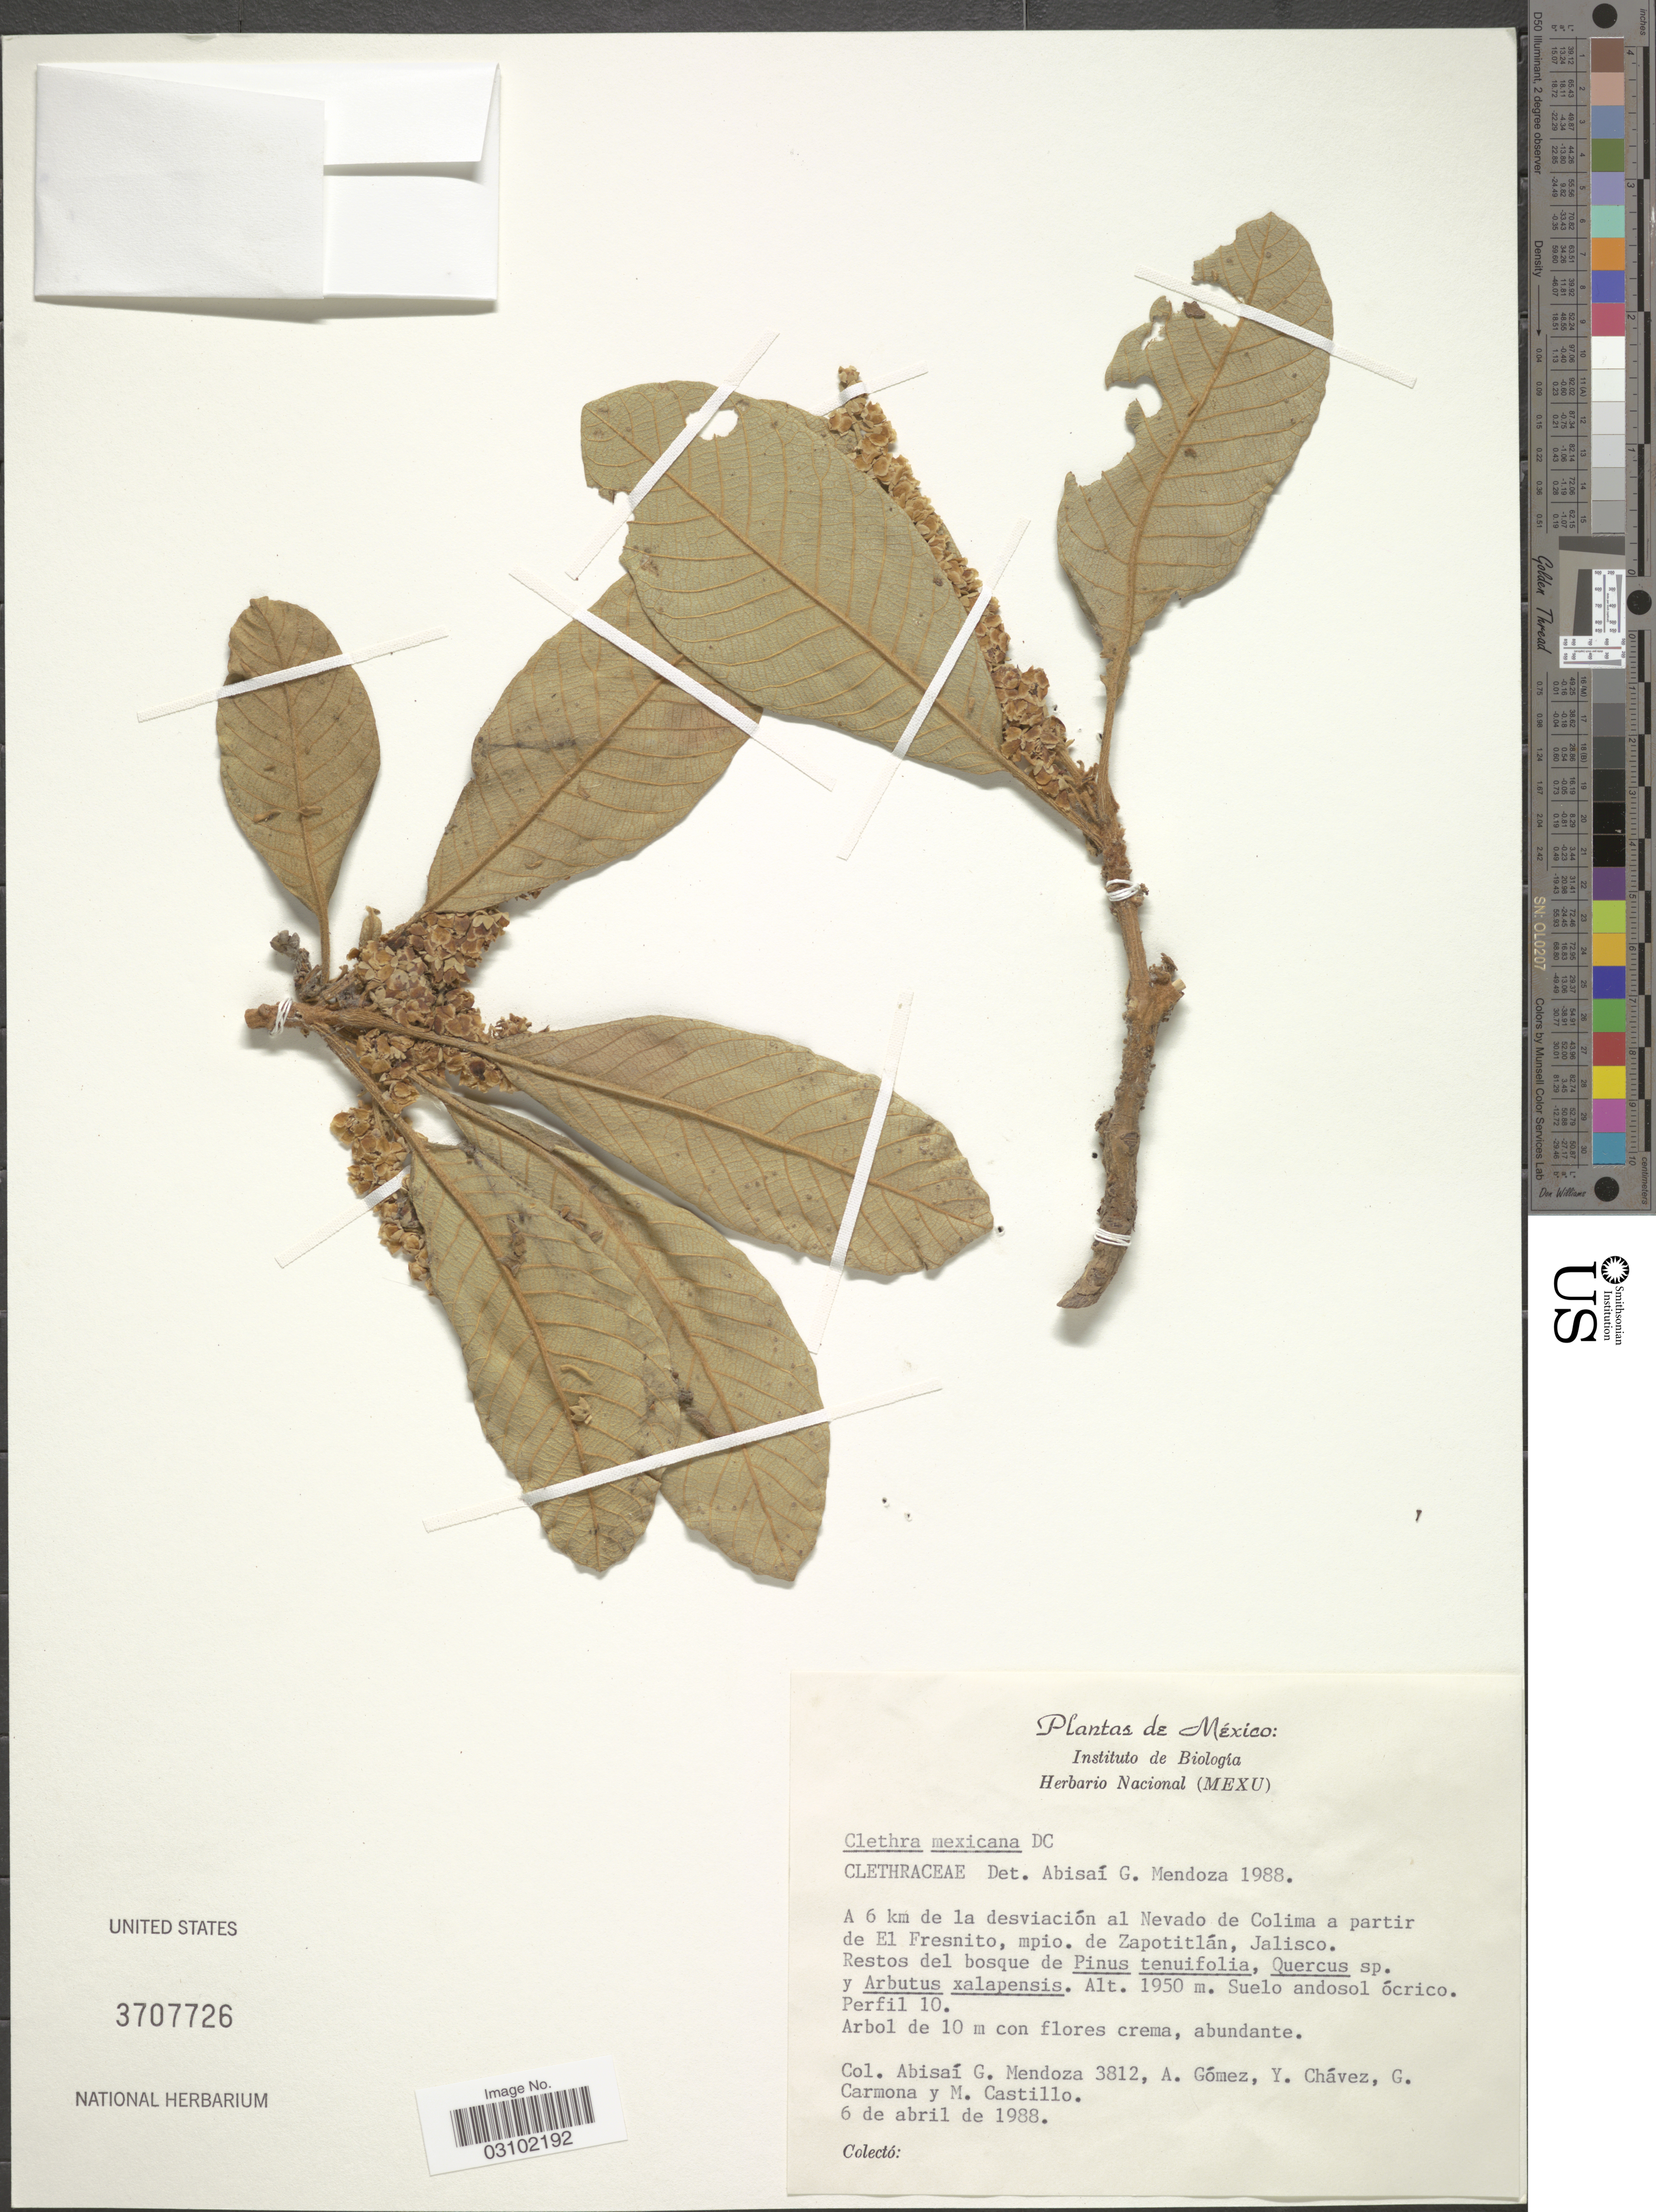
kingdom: Plantae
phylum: Tracheophyta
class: Magnoliopsida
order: Ericales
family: Clethraceae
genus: Clethra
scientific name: Clethra mexicana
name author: A. DC.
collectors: A. García-Mendoza, A. Gómez, Y. Chávez, G. Carmona & M. Castillo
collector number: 3812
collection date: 1988-04-06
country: Mexico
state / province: Jalisco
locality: A 6 km de la desvación al Nevado de Colima partir de El Fresnito, mpio. de Zapotitlán.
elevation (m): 1950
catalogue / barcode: US 3707726